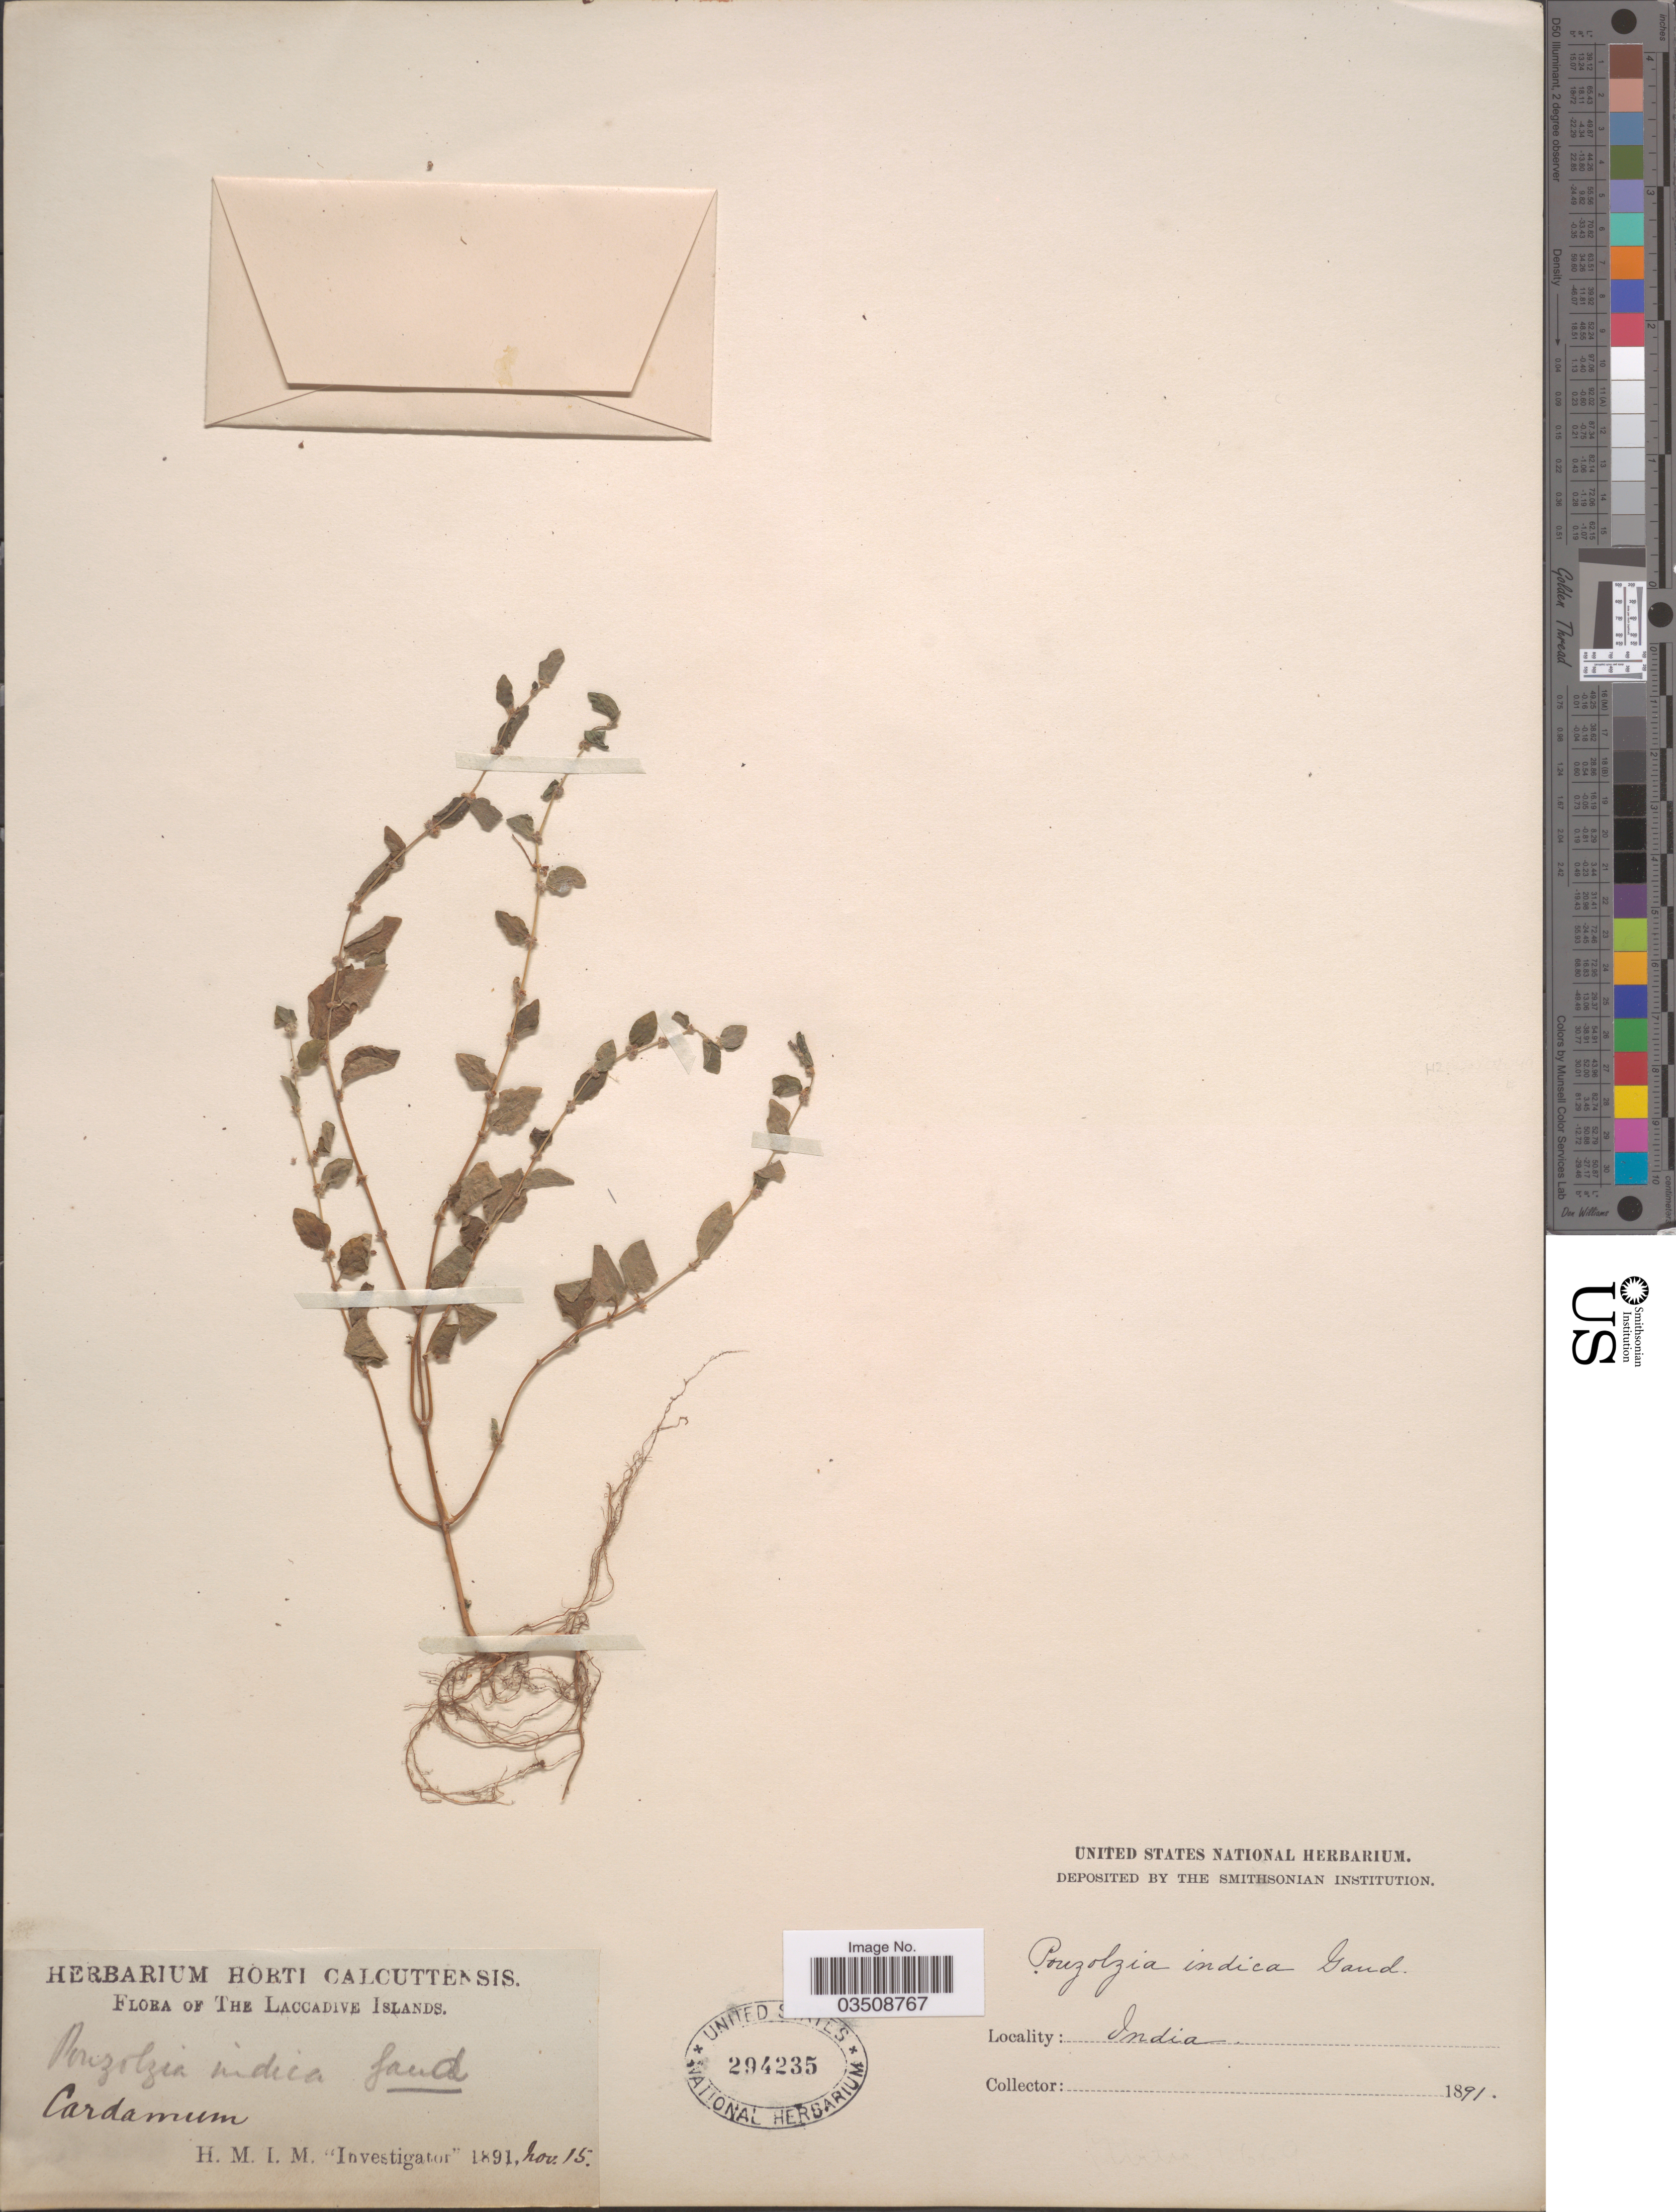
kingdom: Plantae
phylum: Tracheophyta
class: Magnoliopsida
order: Rosales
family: Urticaceae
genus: Pouzolzia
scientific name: Pouzolzia zeylanica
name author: (L.) Benn.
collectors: H. M. I. M. 'Investigator'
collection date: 1891-11-15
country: India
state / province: Lakshadweep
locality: The Laccadive Islands.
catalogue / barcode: US 294235